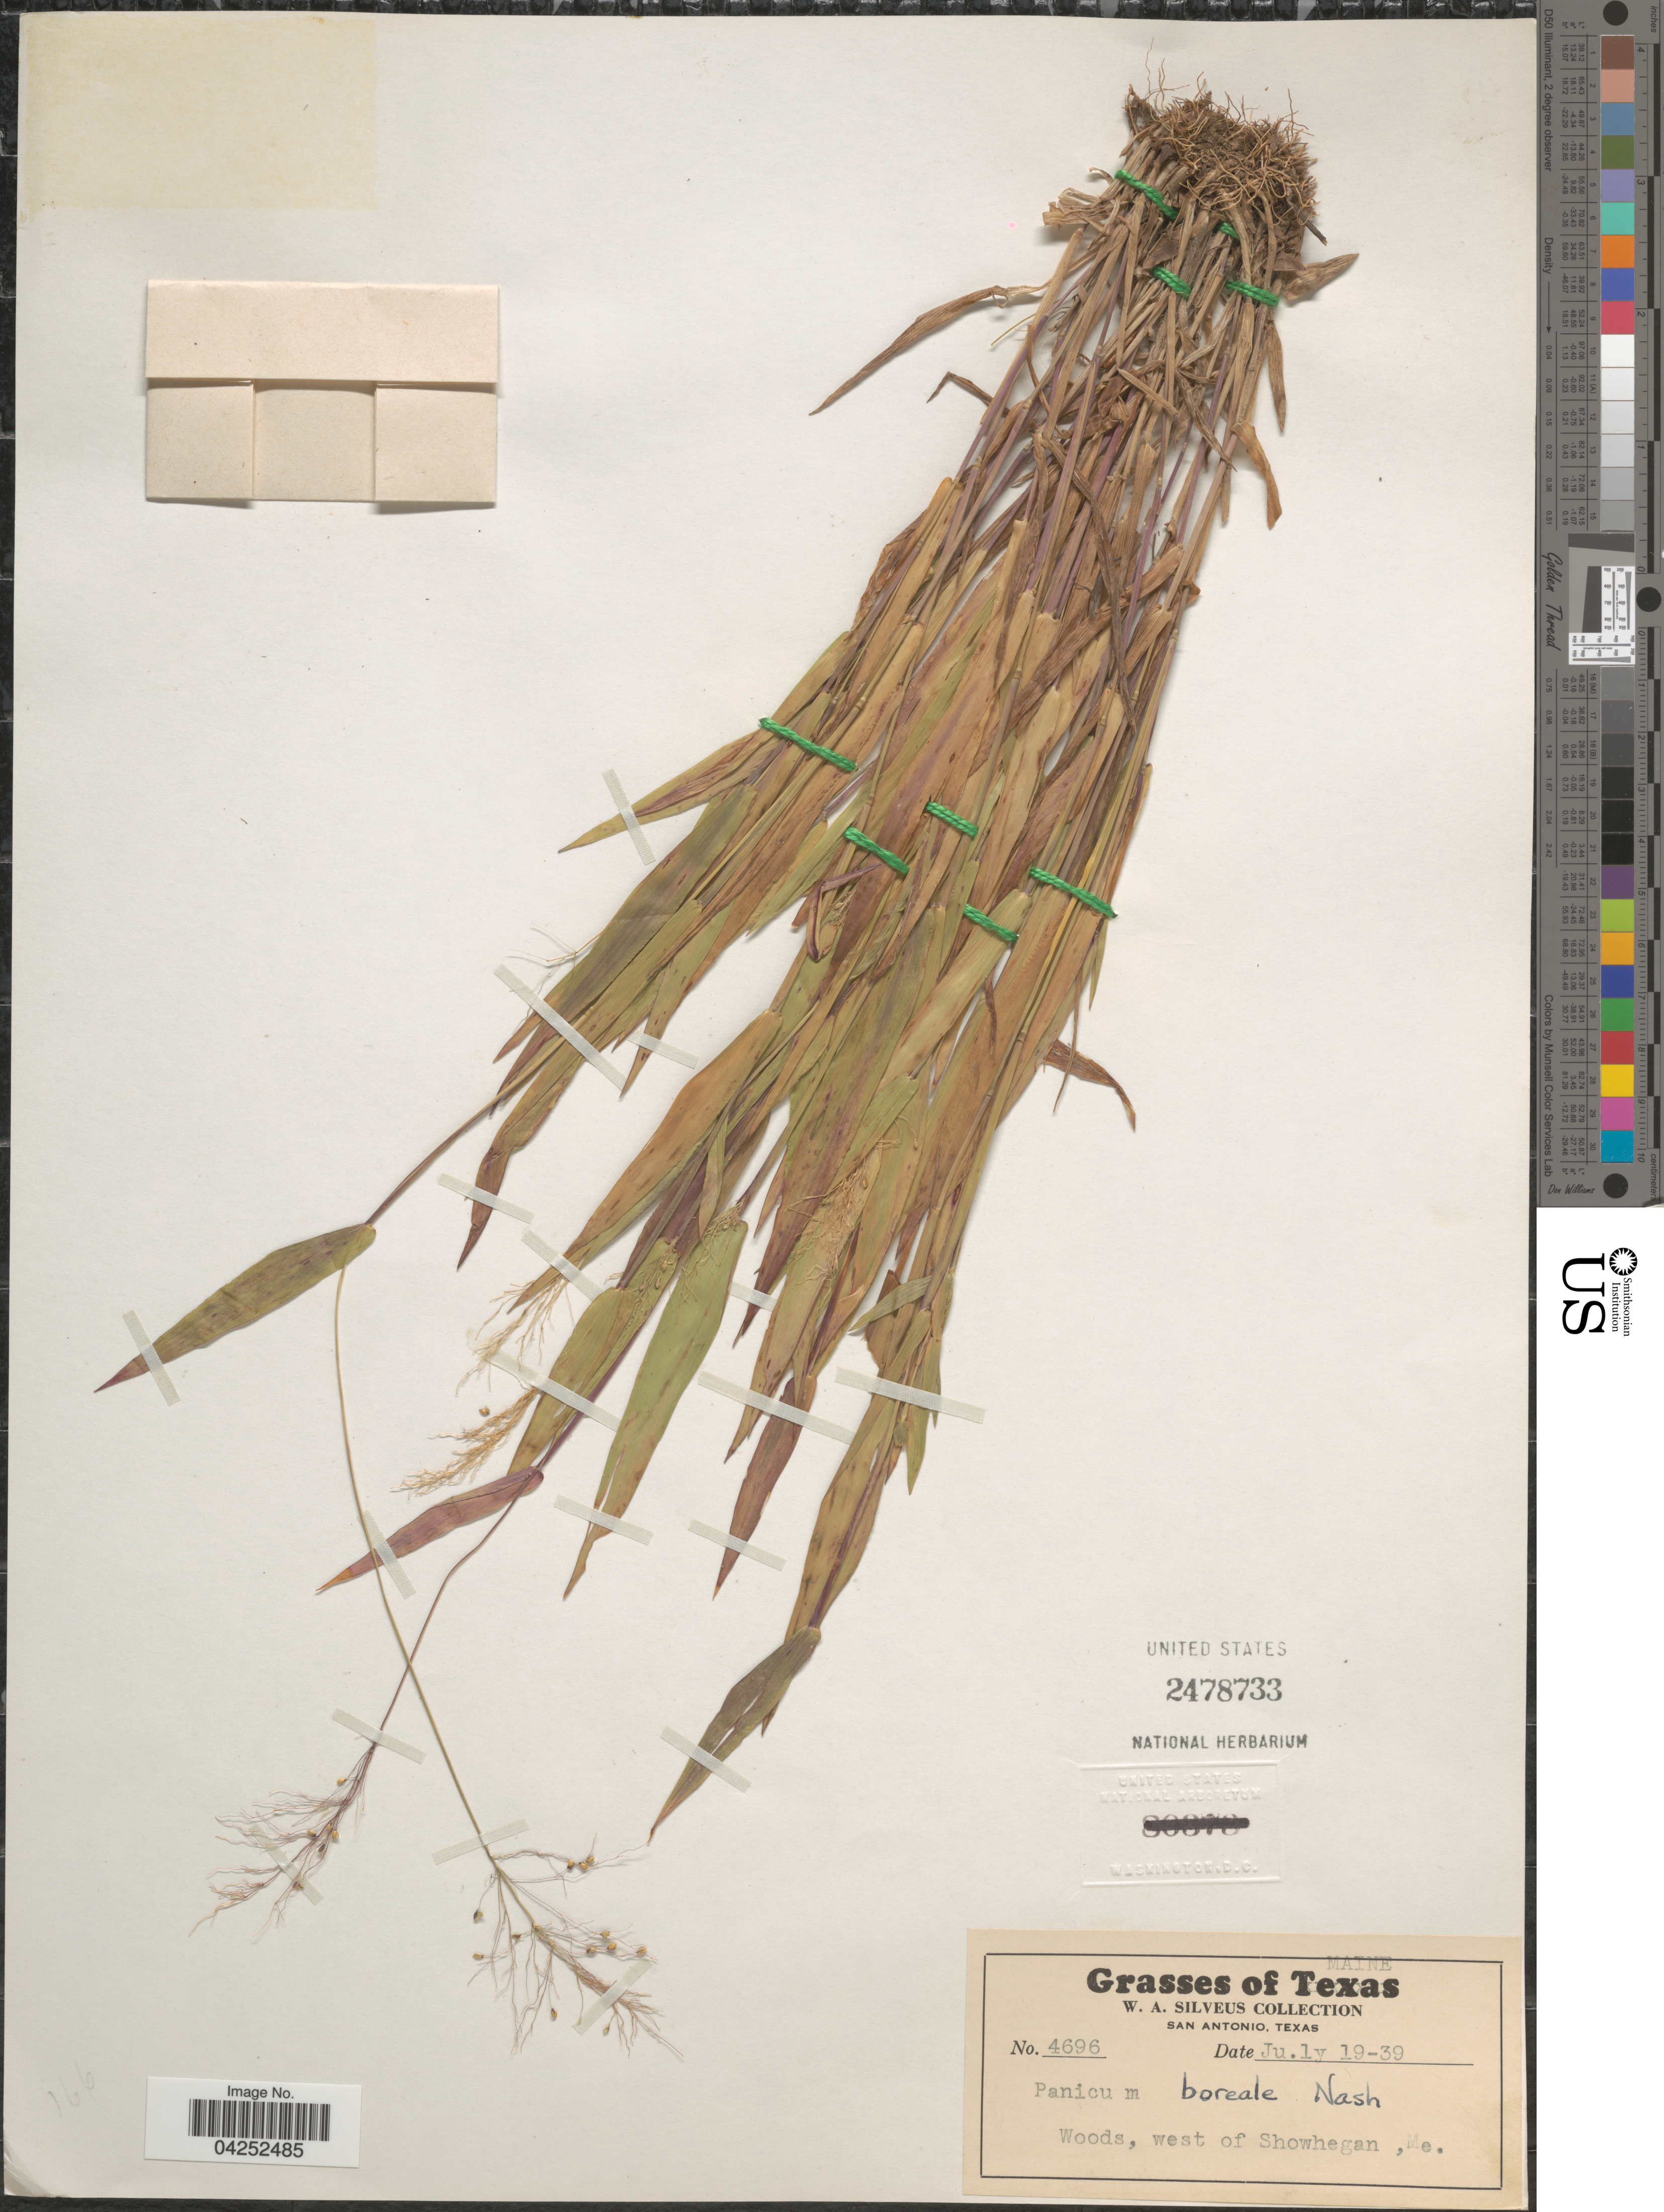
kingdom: Plantae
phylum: Tracheophyta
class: Liliopsida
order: Poales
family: Poaceae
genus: Dichanthelium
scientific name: Dichanthelium boreale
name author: (Nash) Freckmann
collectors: W. Silveus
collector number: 4696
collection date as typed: Transcribed d/m/y: 19/7/39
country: United States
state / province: Maine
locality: Woods, west of Showhegan.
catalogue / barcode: US 2478733